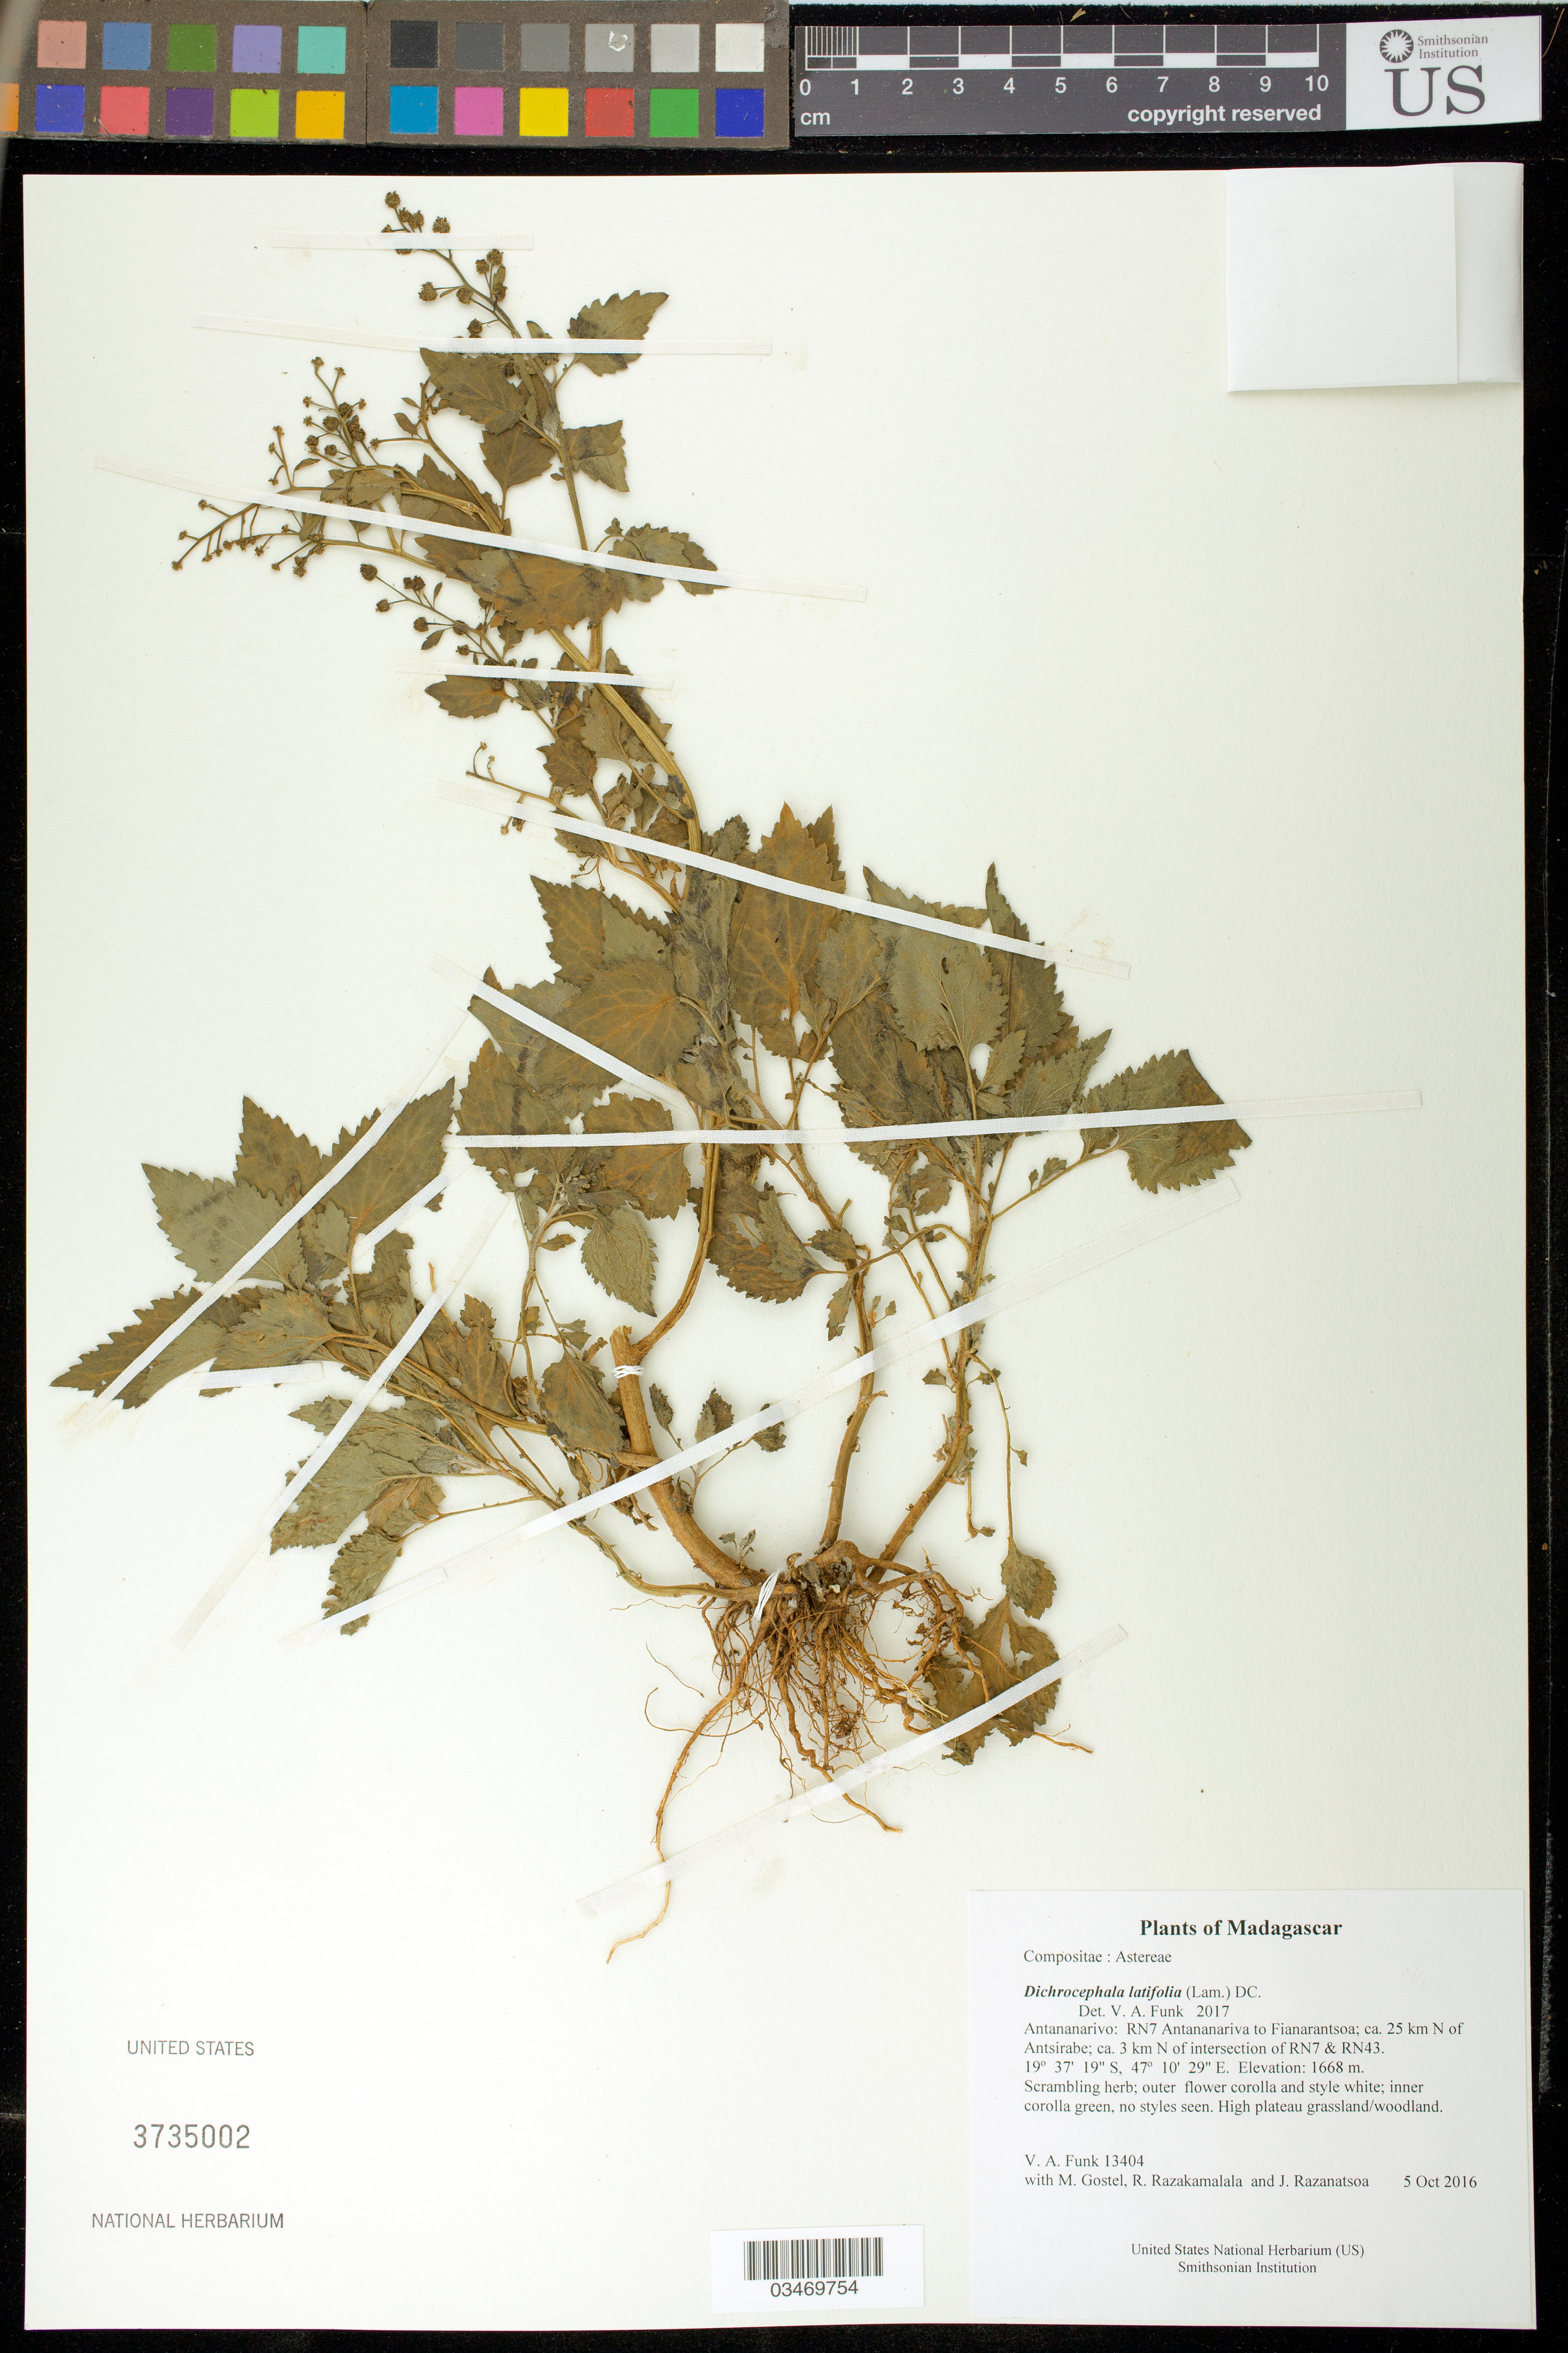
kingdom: Plantae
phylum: Tracheophyta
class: Magnoliopsida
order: Asterales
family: Asteraceae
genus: Dichrocephala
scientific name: Dichrocephala latifolia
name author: (Lam.) DC.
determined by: Funk, Vicki A., (BOT), Smithsonian Institution - National Museum of Natural History (UNITED STATES)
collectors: M. R. Gostel, R. Razakamalala & J. Razanatsoa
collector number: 13404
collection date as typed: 5 Oct 2016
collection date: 2016-10-05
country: Madagascar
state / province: Vakinankaratra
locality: RN7 Antananariva to Fianarantsoa; ca. 25 km N of Antsirabe; ca. 3 km N of intersection of RN7 & RN43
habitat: High plateau grassland/woodland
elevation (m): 1668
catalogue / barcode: US 3735002